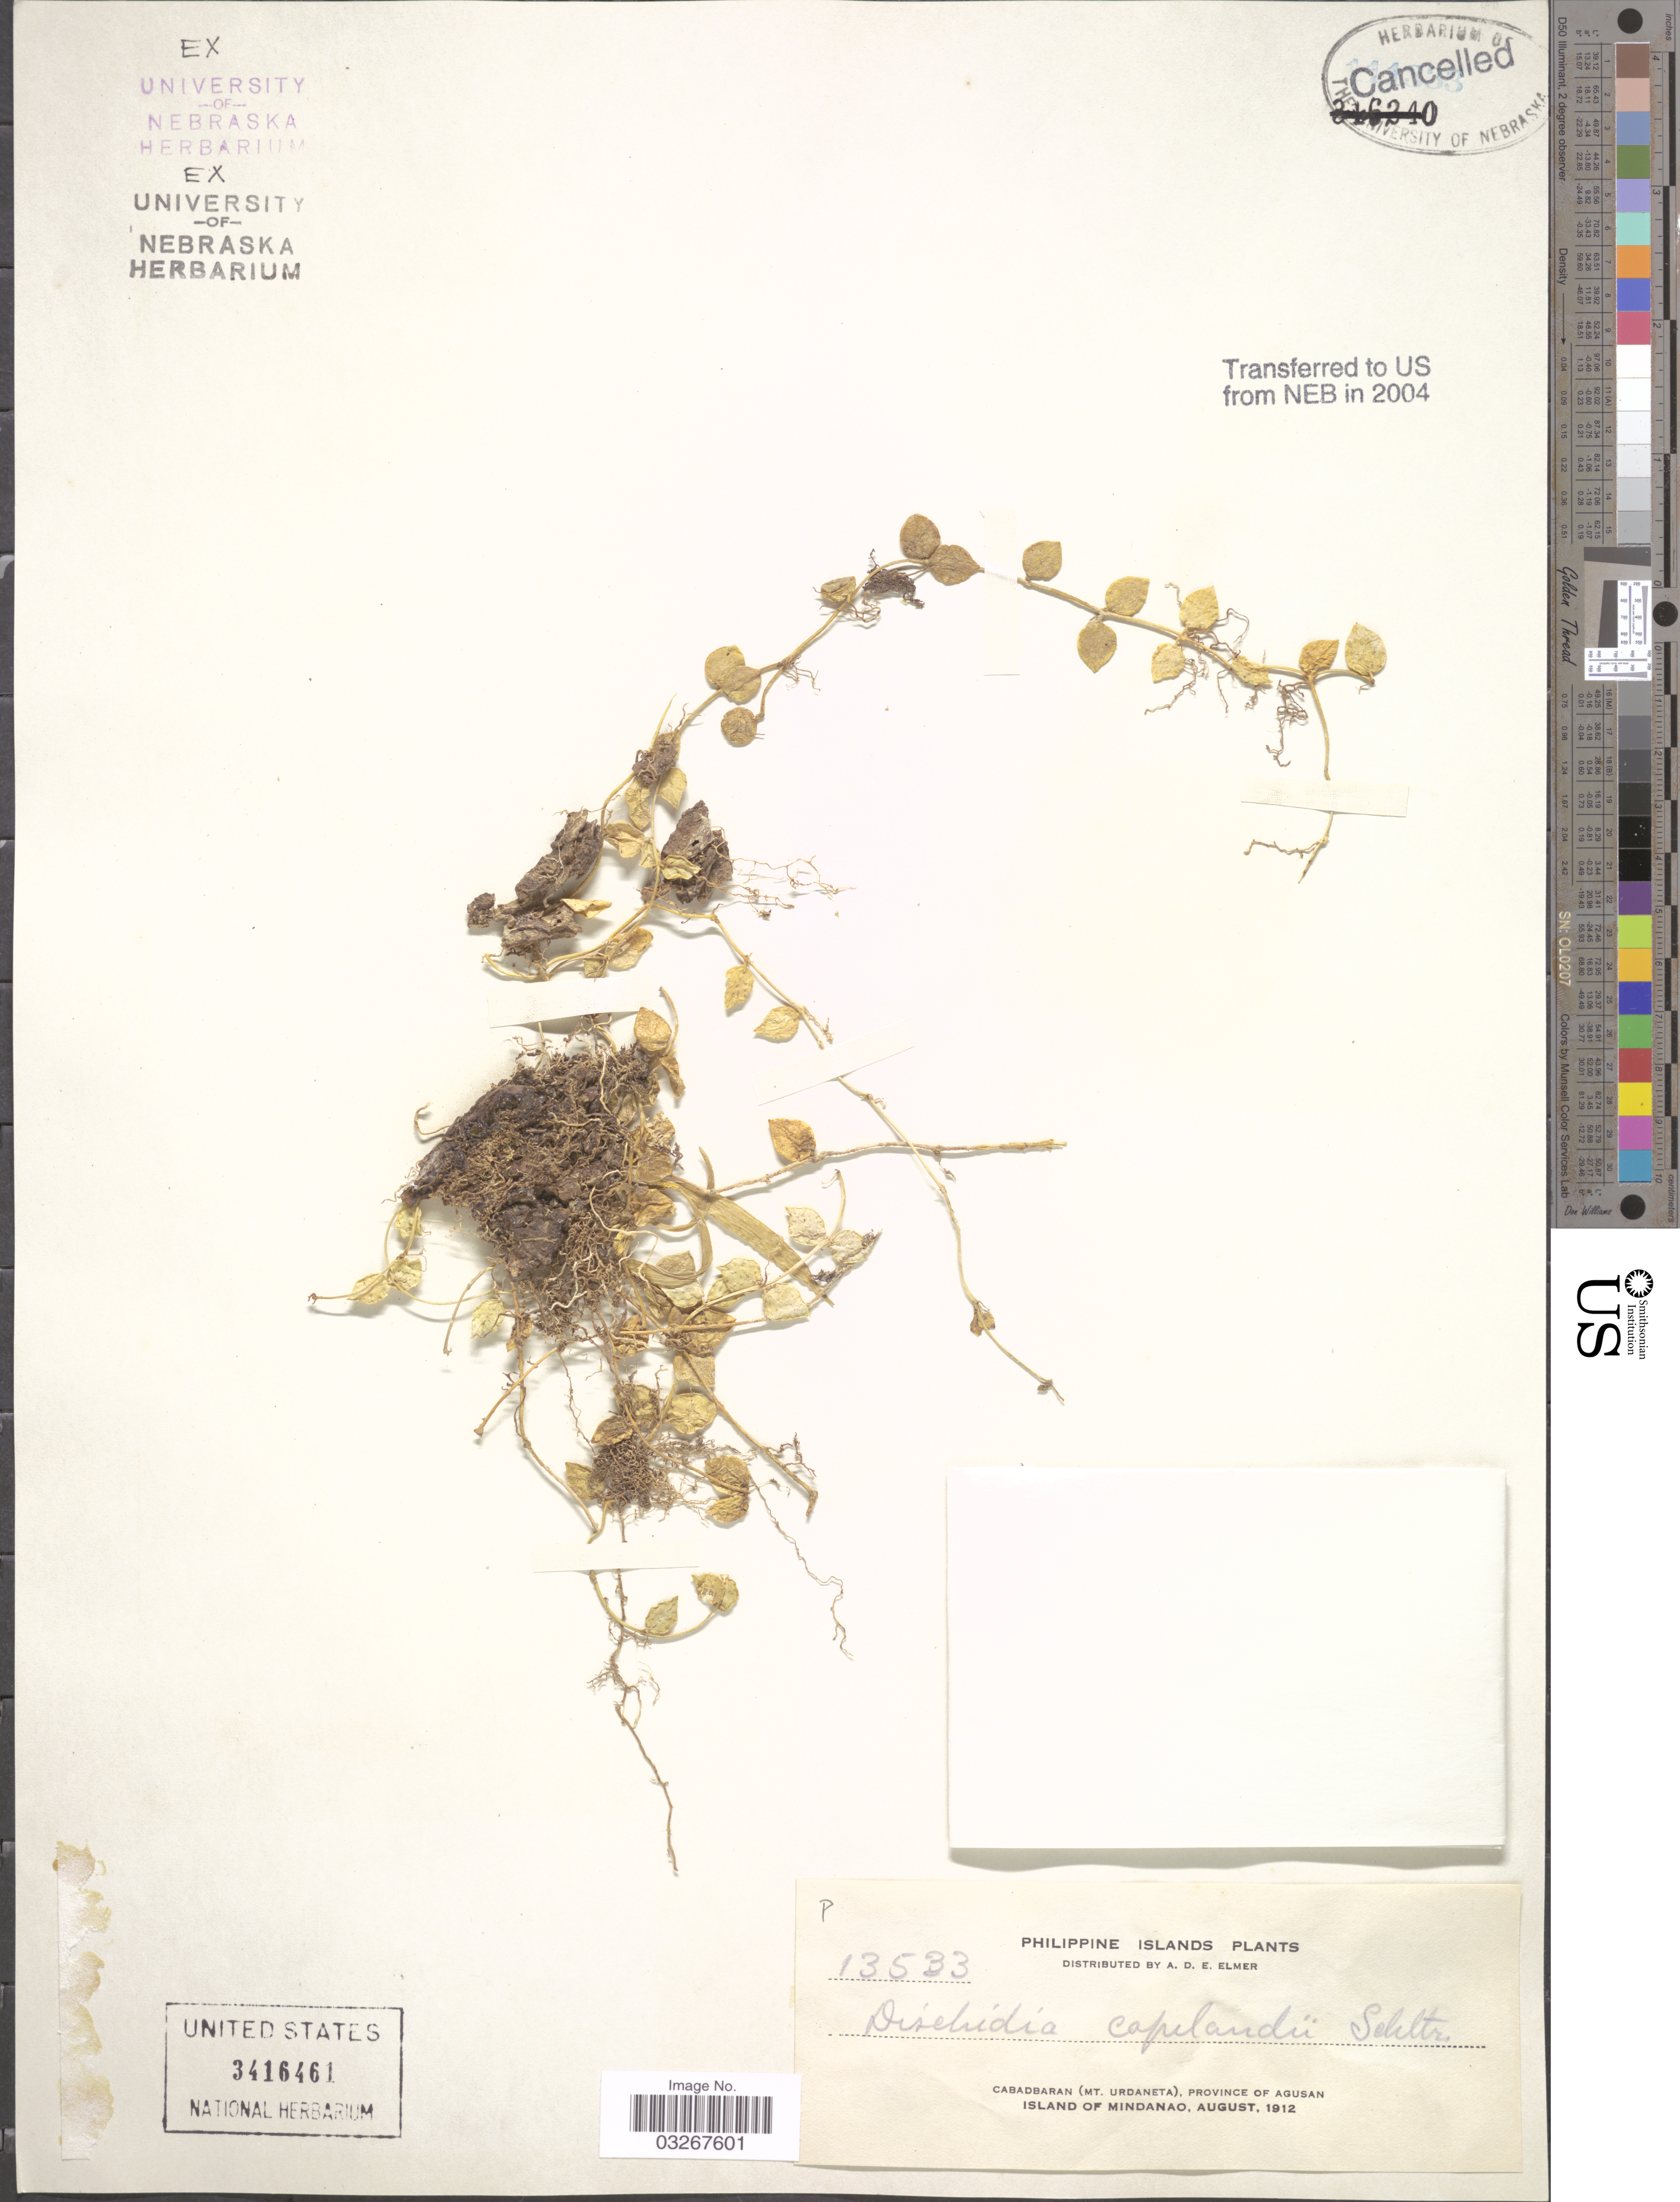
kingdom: Plantae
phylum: Tracheophyta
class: Magnoliopsida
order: Gentianales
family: Apocynaceae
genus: Dischidia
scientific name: Dischidia copelandii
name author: Schltr.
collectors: A. D. E. Elmer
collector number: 13533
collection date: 1912-08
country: Philippines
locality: Cabadbaran (Mt. Urdaneta), Province of Agusan, Island of Mindanao.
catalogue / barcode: US 3416461